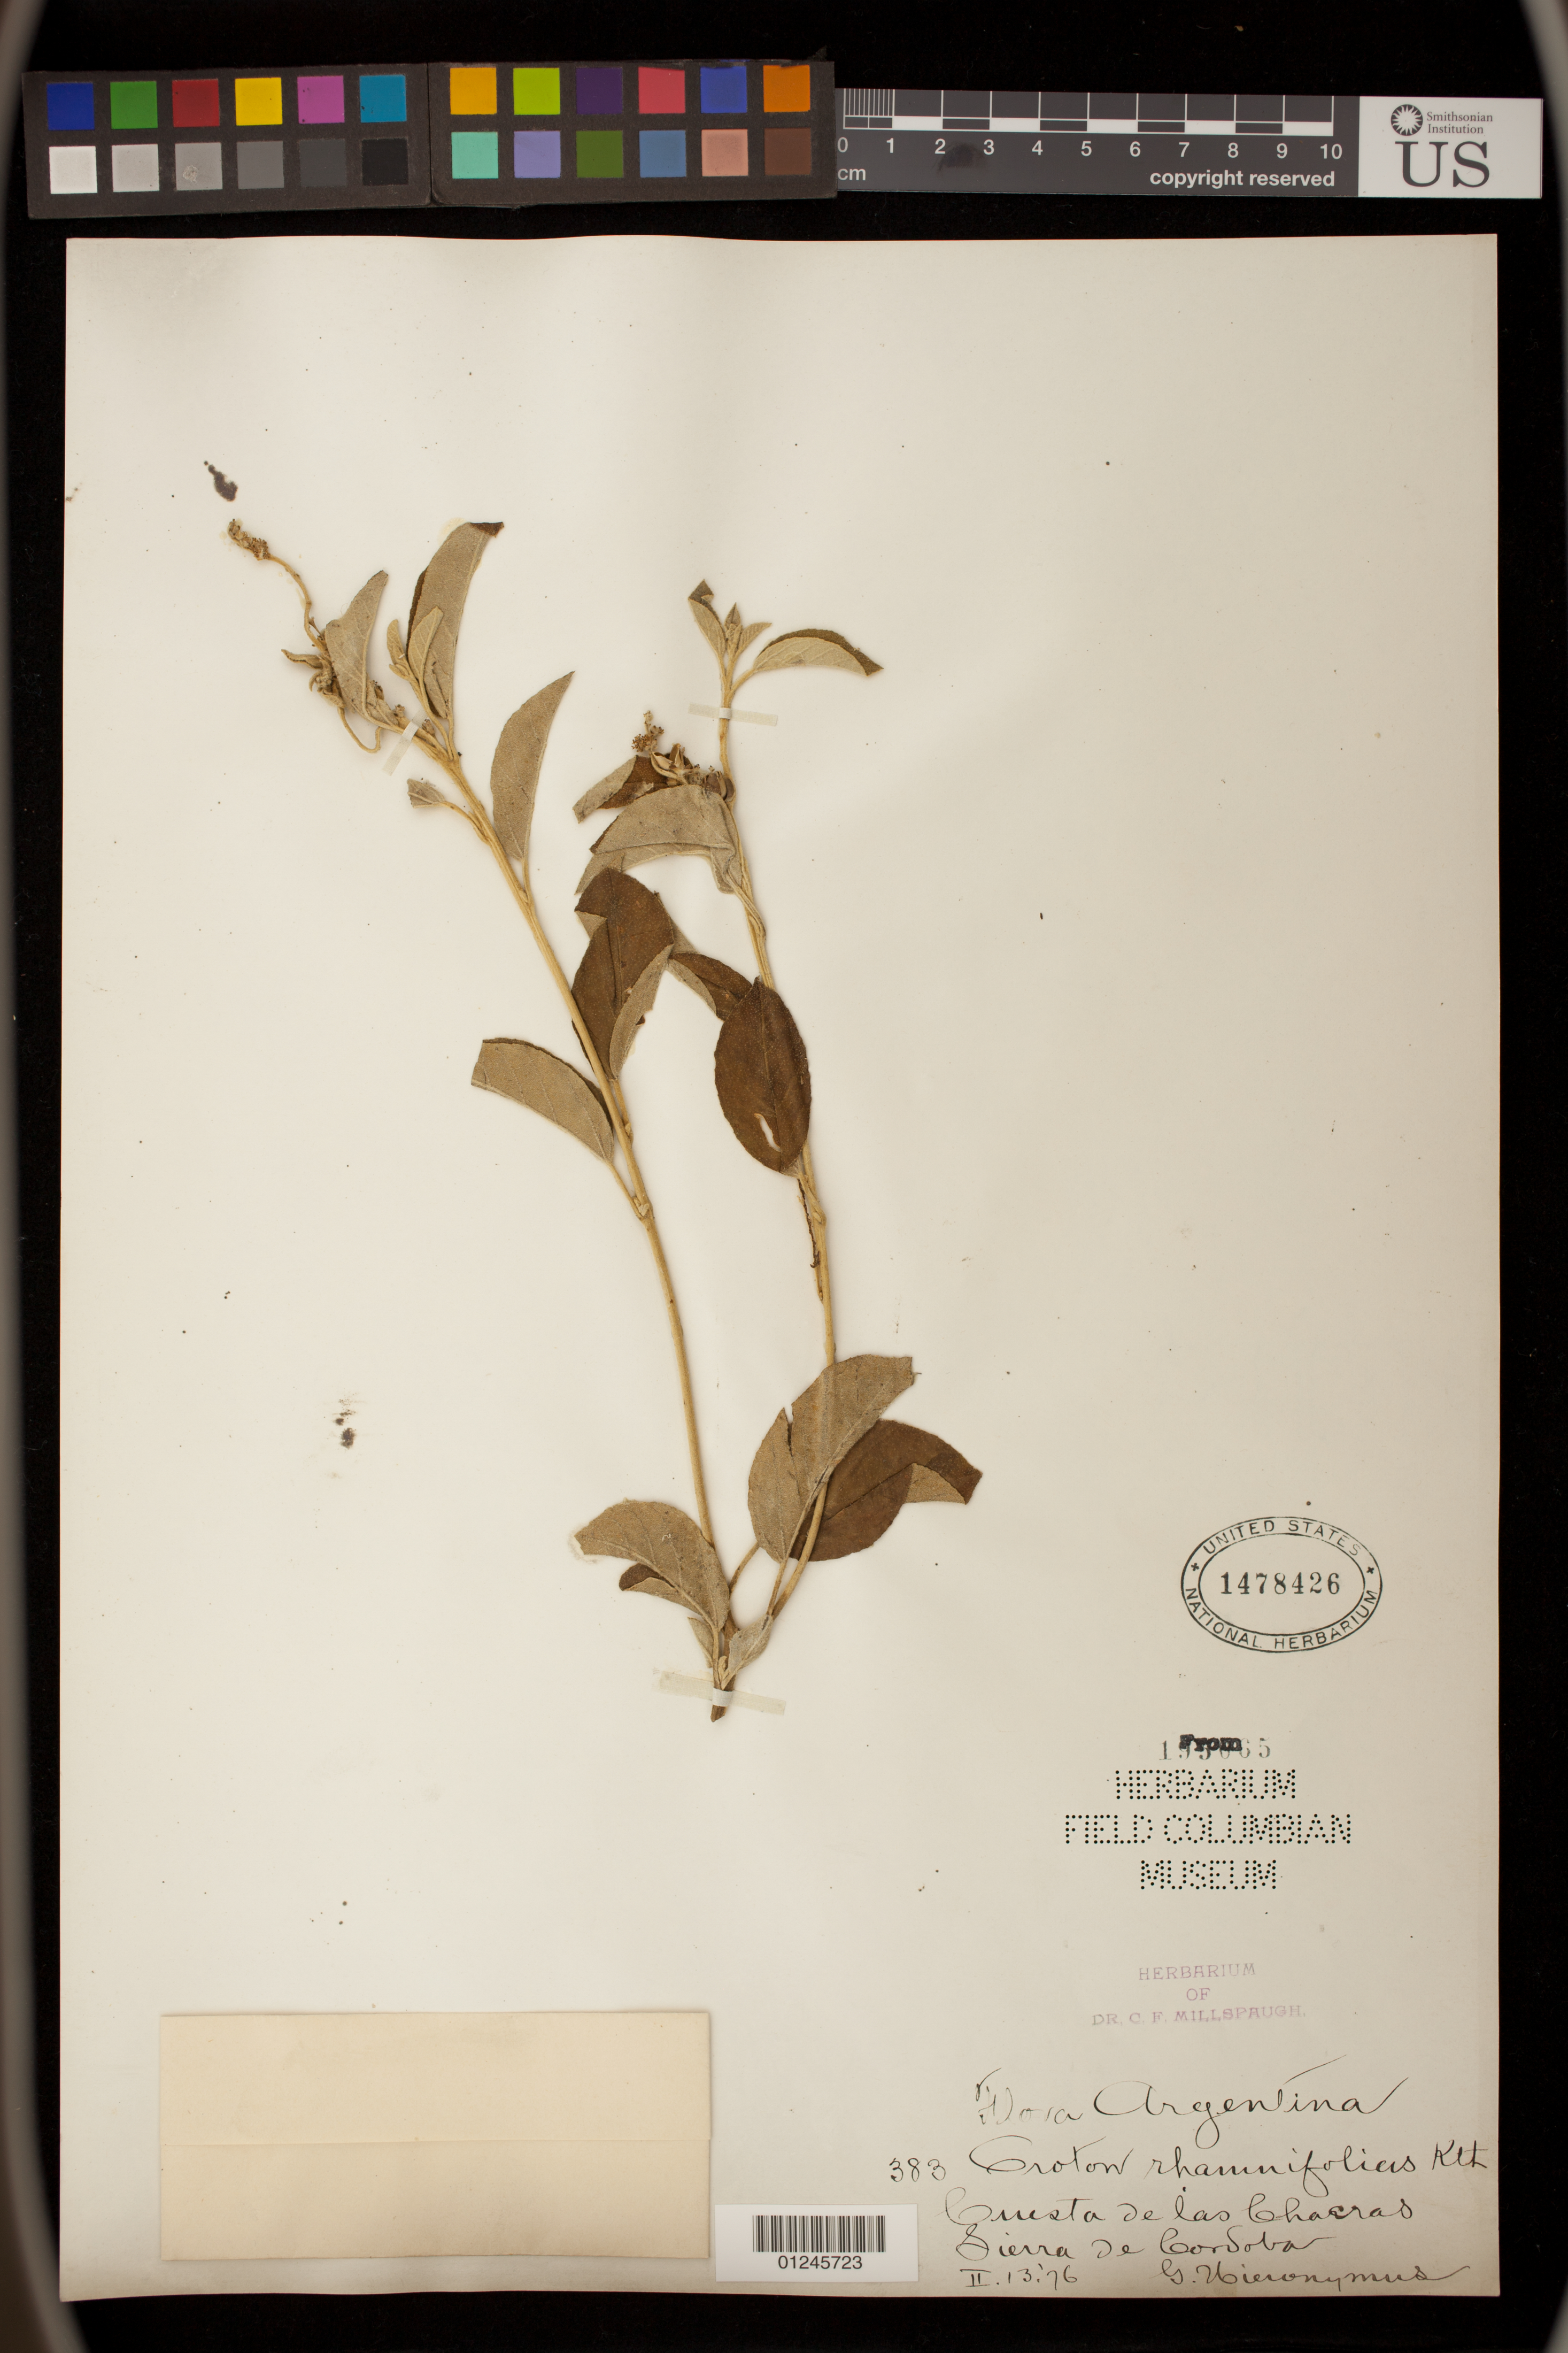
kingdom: Plantae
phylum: Tracheophyta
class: Magnoliopsida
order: Malpighiales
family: Euphorbiaceae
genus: Croton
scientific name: Croton rhamnifolius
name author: Willd.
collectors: G. H. Hieronymus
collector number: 383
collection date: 1976-02-13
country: Argentina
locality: Cuesta De las Chacras, Sierra De Cordoba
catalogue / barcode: US 1478426